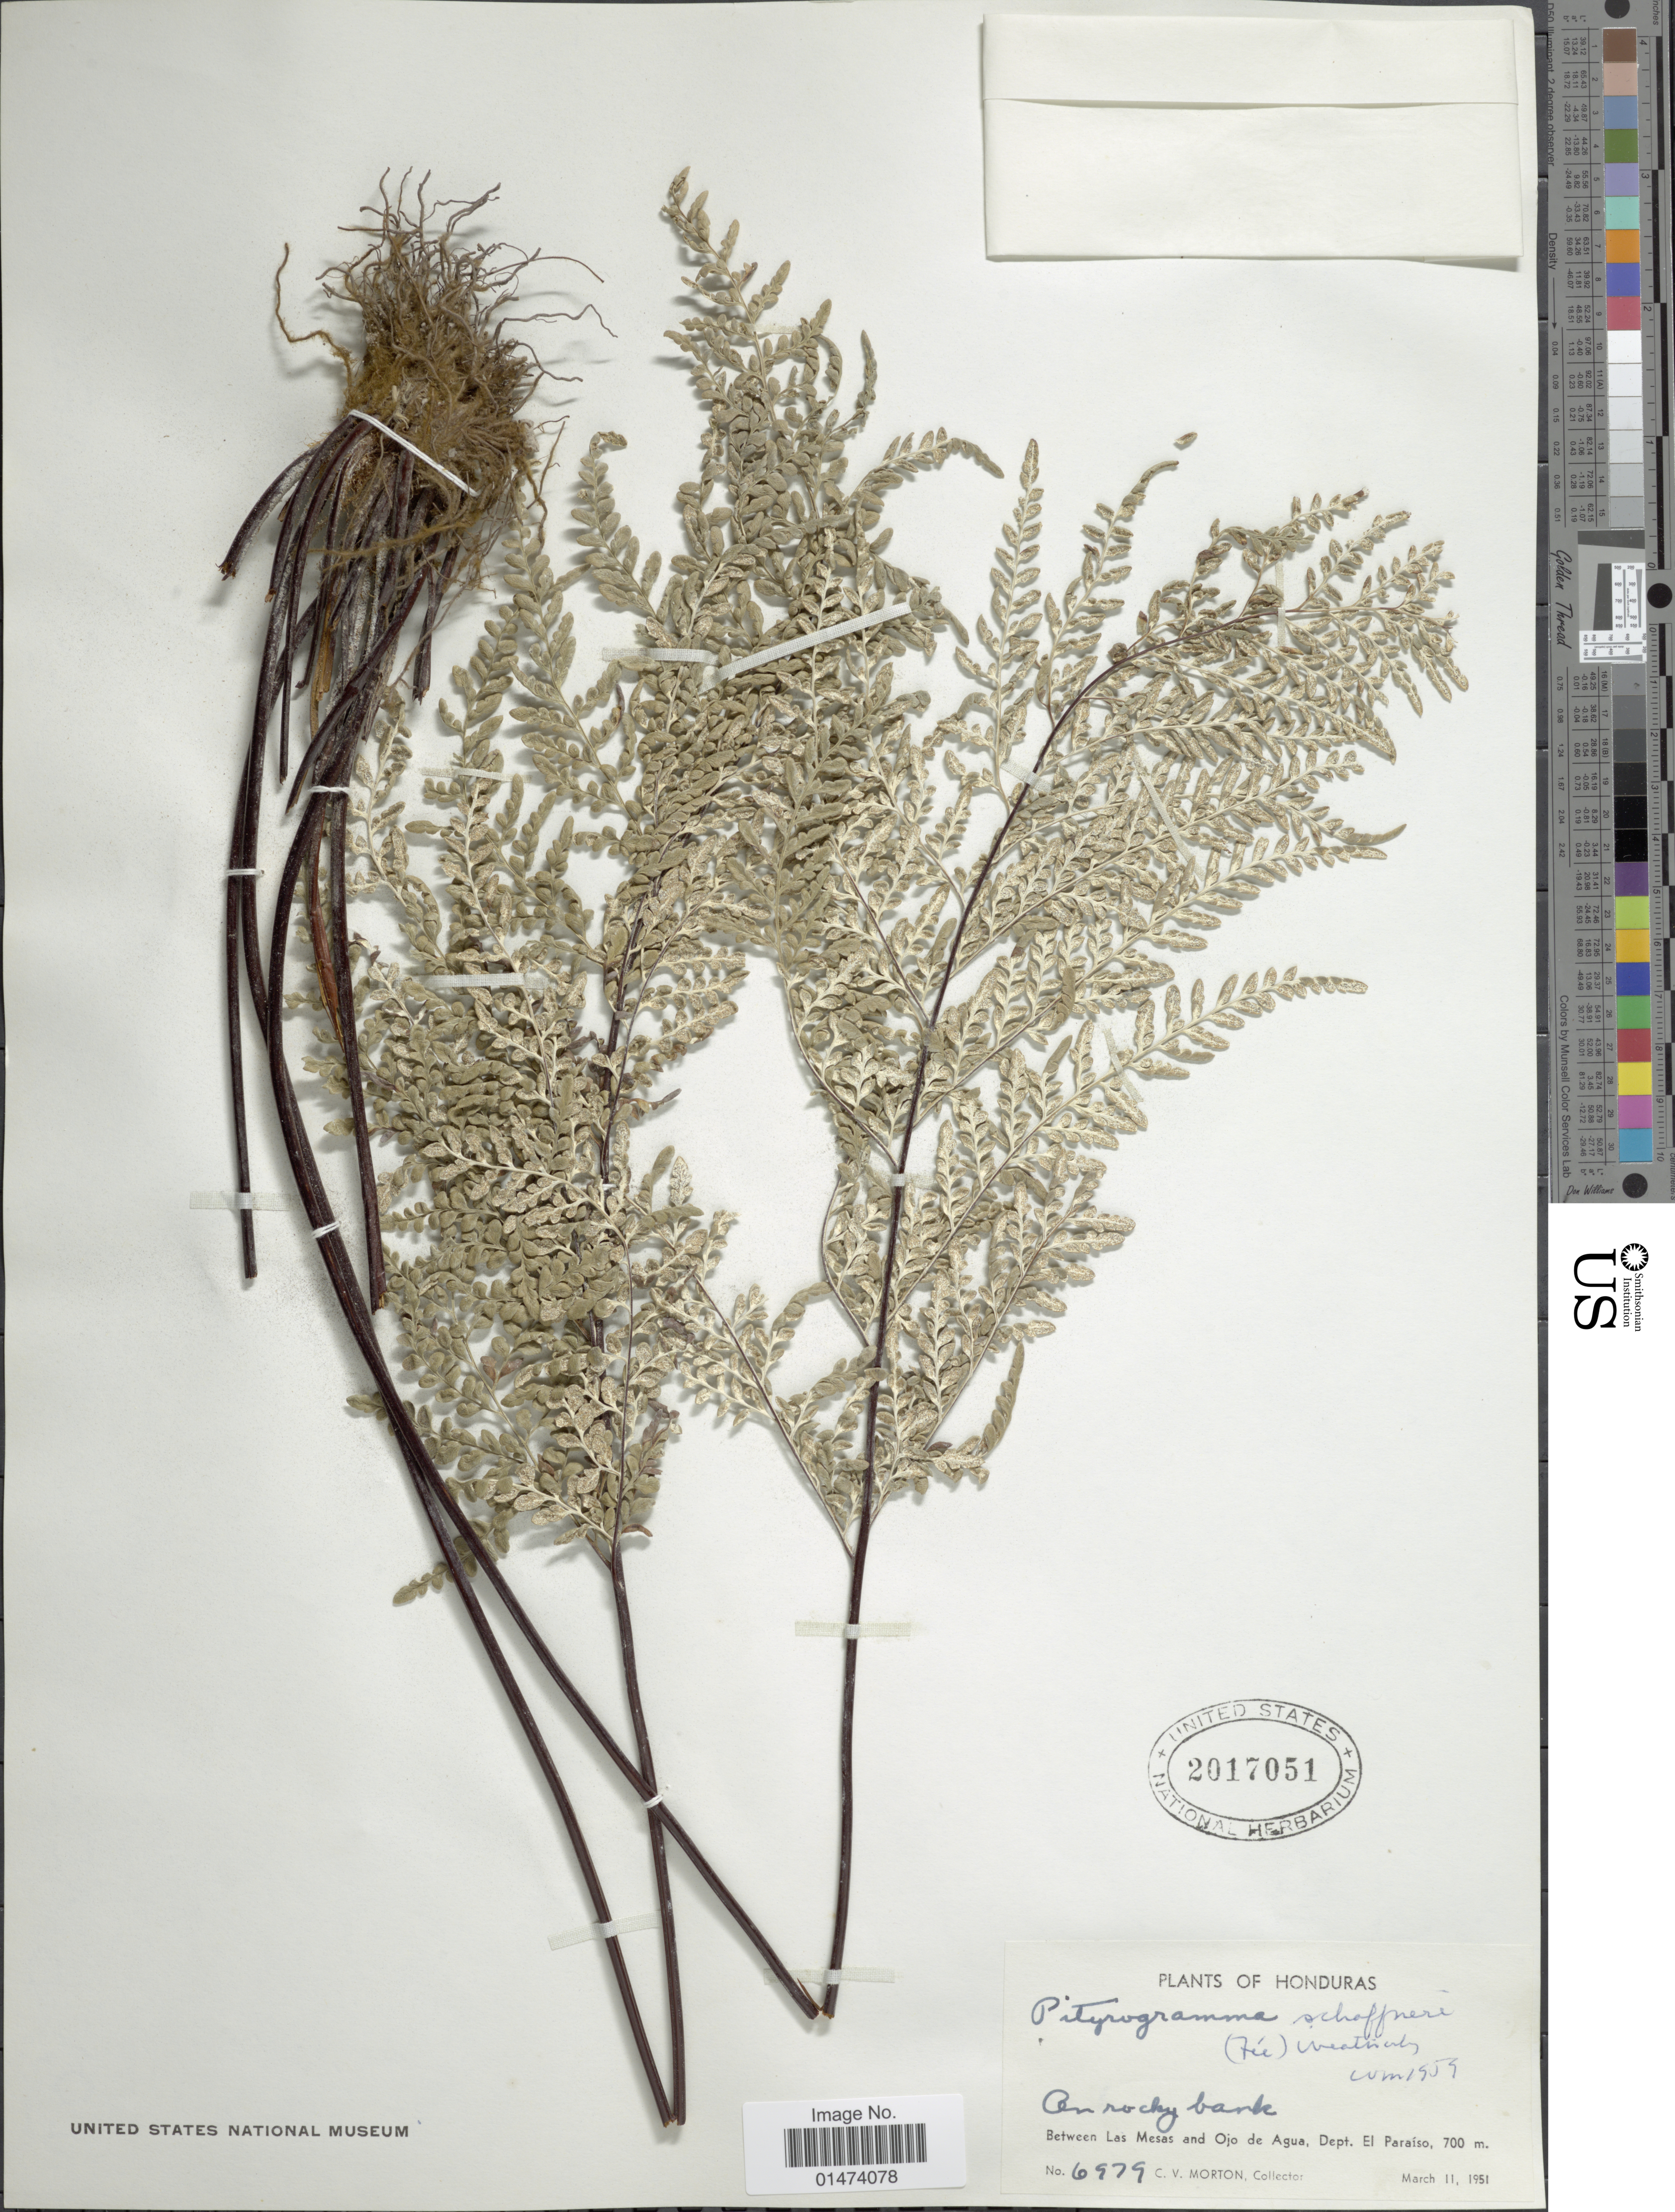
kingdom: Plantae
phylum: Tracheophyta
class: Polypodiopsida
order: Polypodiales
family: Pteridaceae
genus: Pityrogramma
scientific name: Pityrogramma dealbata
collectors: C. V. Morton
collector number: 6979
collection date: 1951-03-11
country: Honduras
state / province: El Paraíso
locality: Between Las Mesas and Ojo de agua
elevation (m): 700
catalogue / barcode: US 2017051